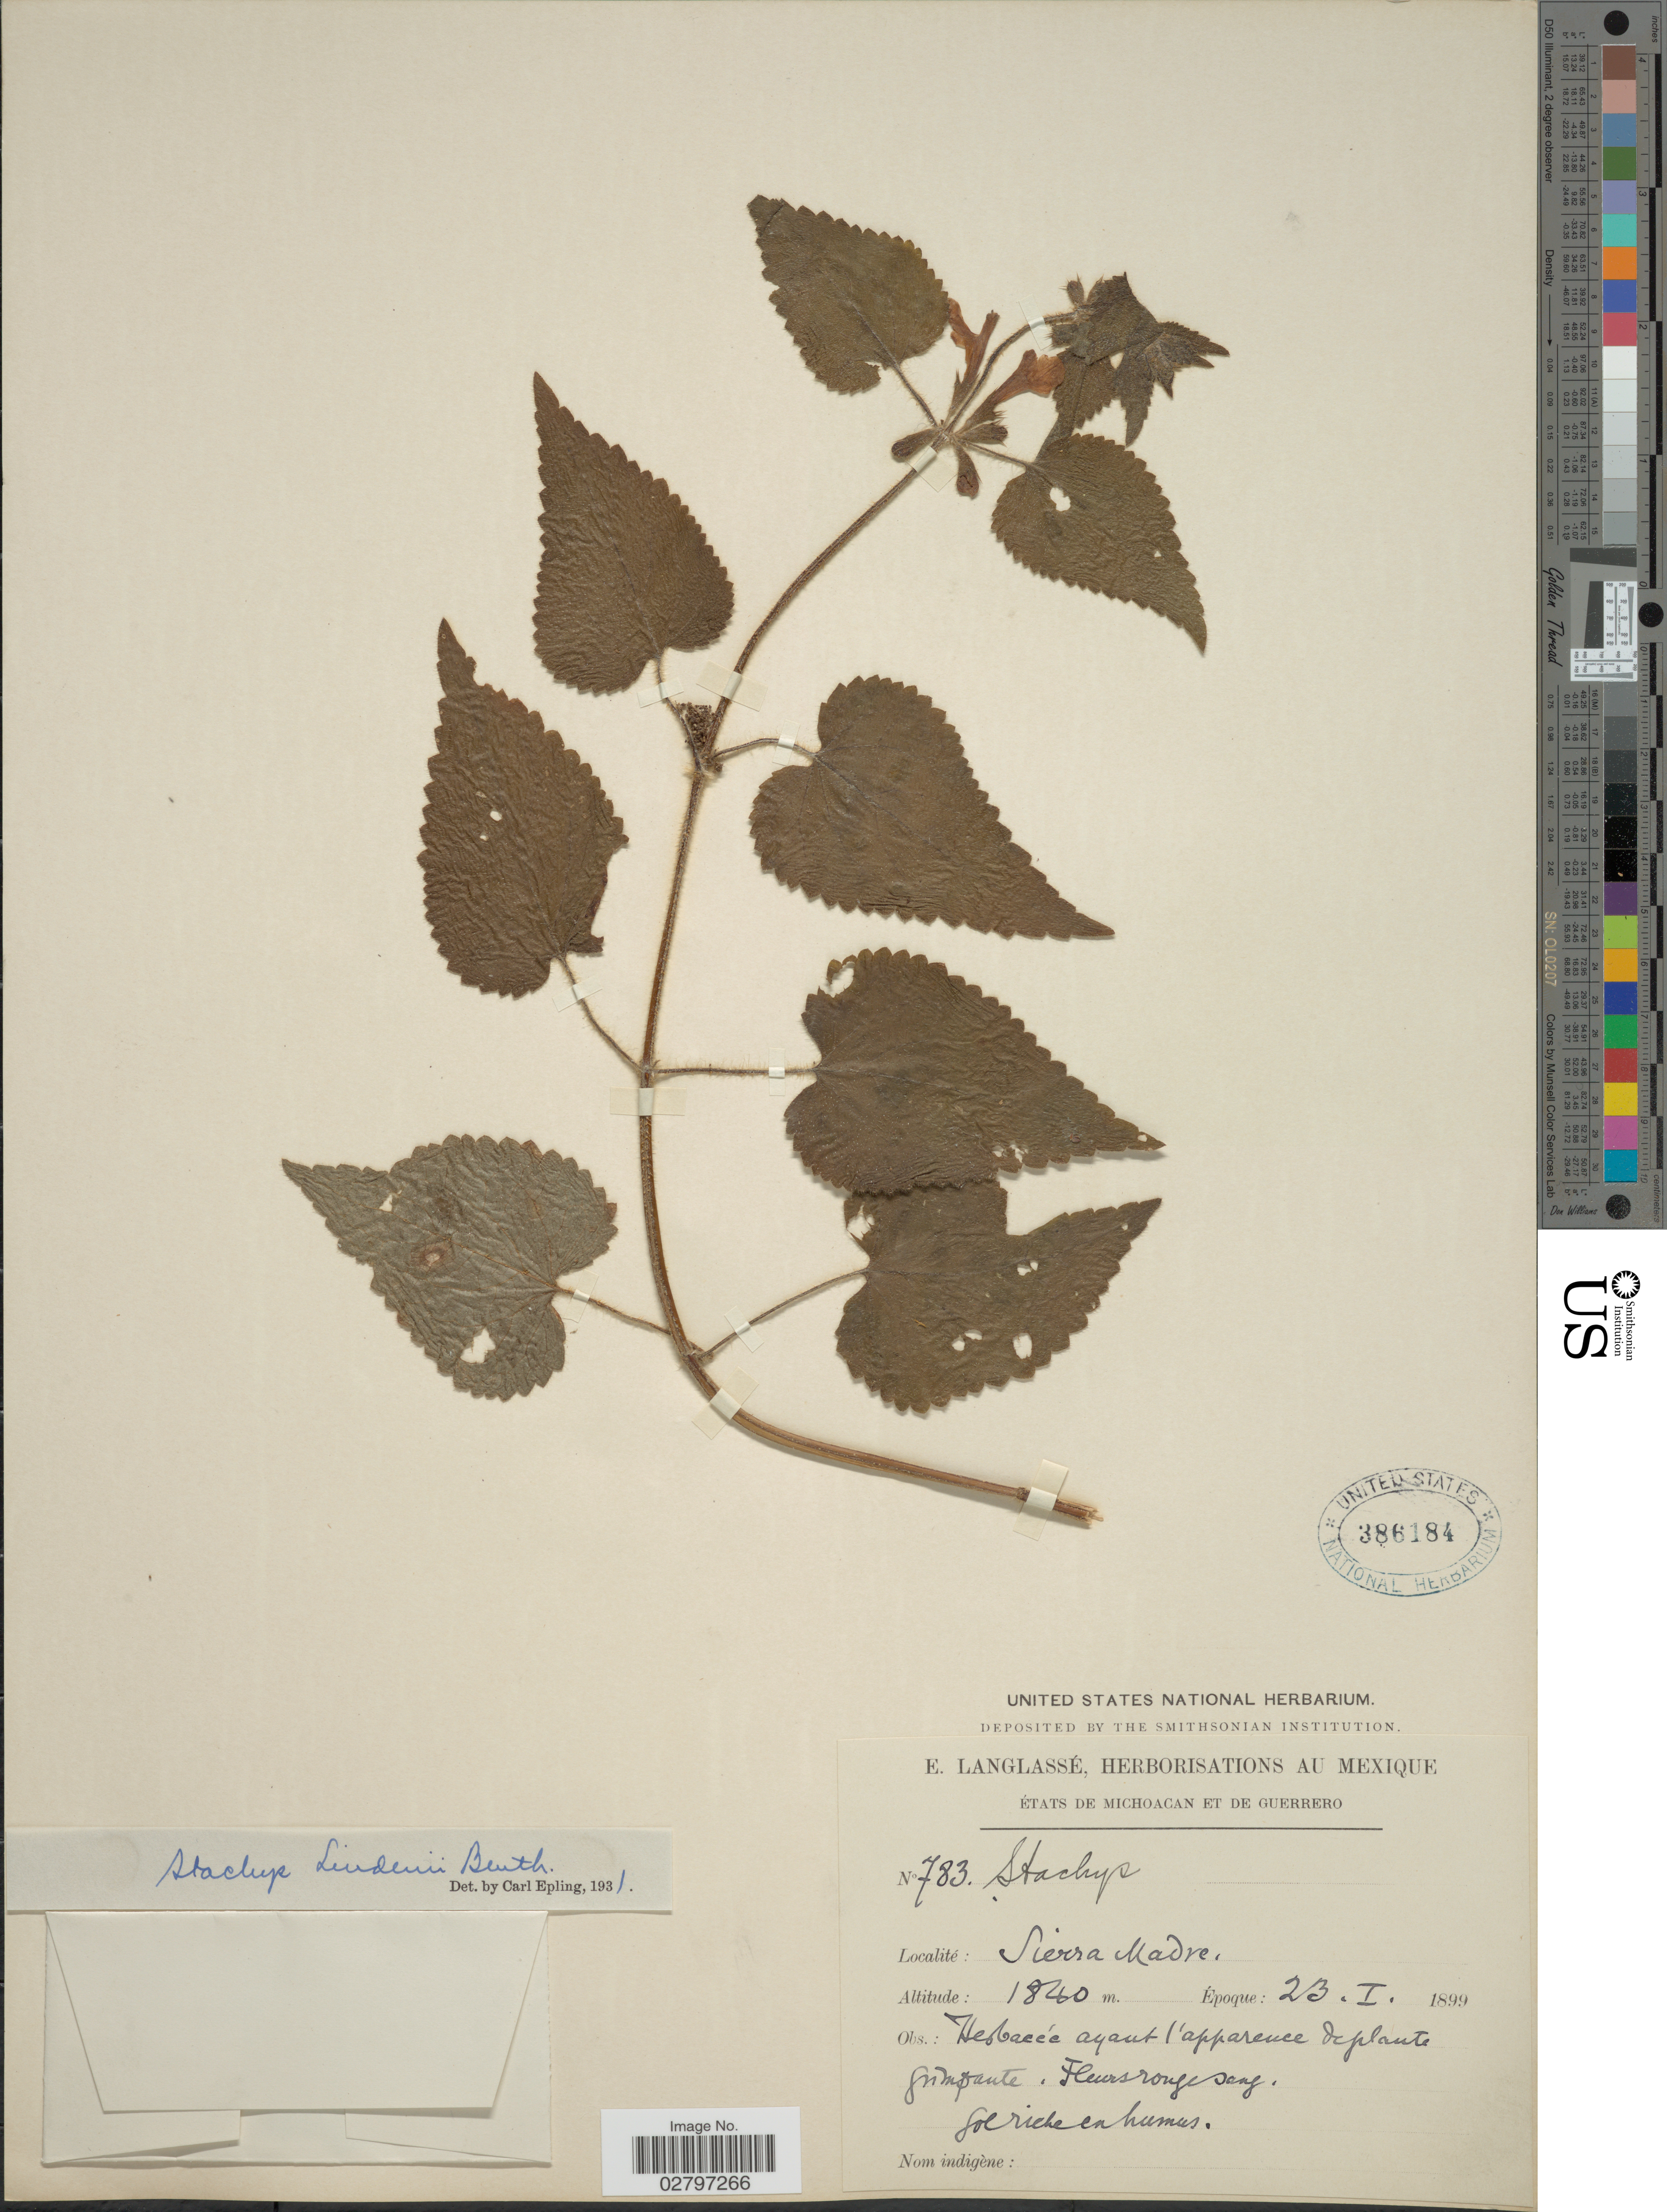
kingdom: Plantae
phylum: Tracheophyta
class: Magnoliopsida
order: Lamiales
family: Lamiaceae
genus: Stachys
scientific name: Stachys lindenii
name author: Benth.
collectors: E. Langlassé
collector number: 783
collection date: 1899-01-23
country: Mexico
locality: États de Michoacan et de Guerrero, Sierra Madre.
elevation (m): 1840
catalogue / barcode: US 386184